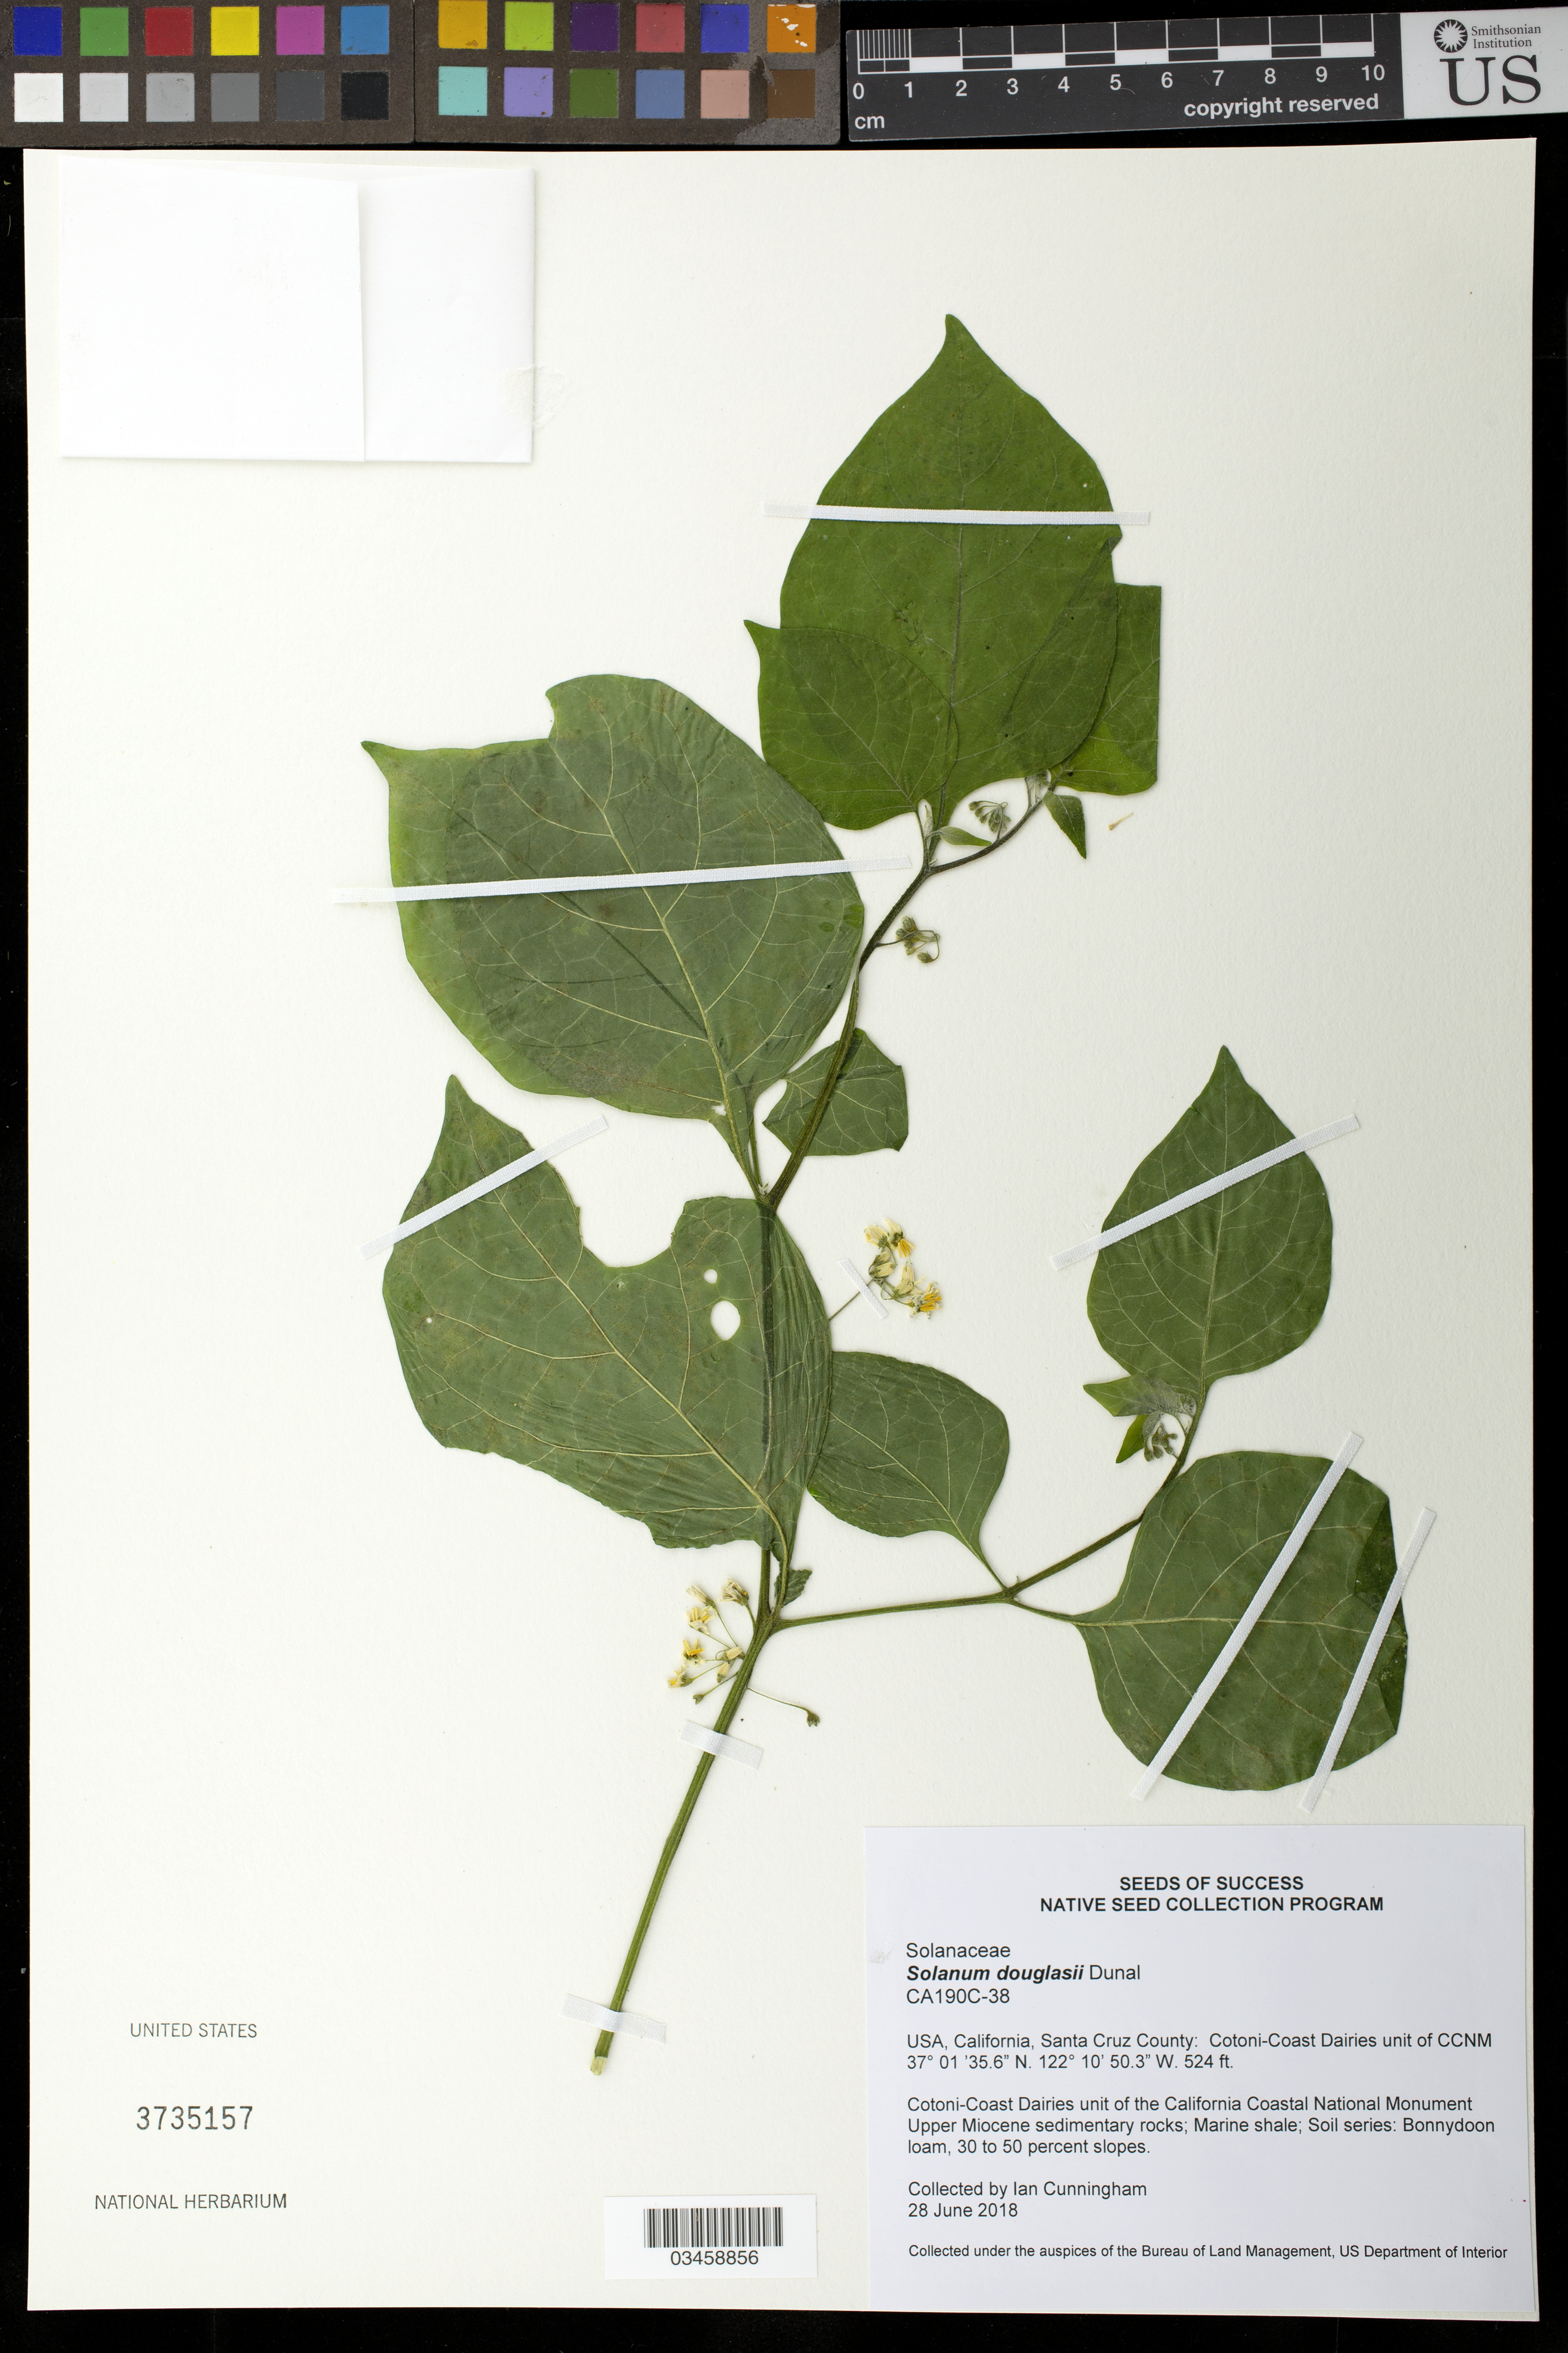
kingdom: Plantae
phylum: Tracheophyta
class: Magnoliopsida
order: Solanales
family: Solanaceae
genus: Solanum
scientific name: Solanum douglasii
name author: Dunal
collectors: I. Cunningham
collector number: CA190C-38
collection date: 2018-06-28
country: United States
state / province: California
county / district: Santa Cruz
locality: Cotoni-Coast Dairies unit of the California Coastal National Monument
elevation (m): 160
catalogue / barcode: US 3735157